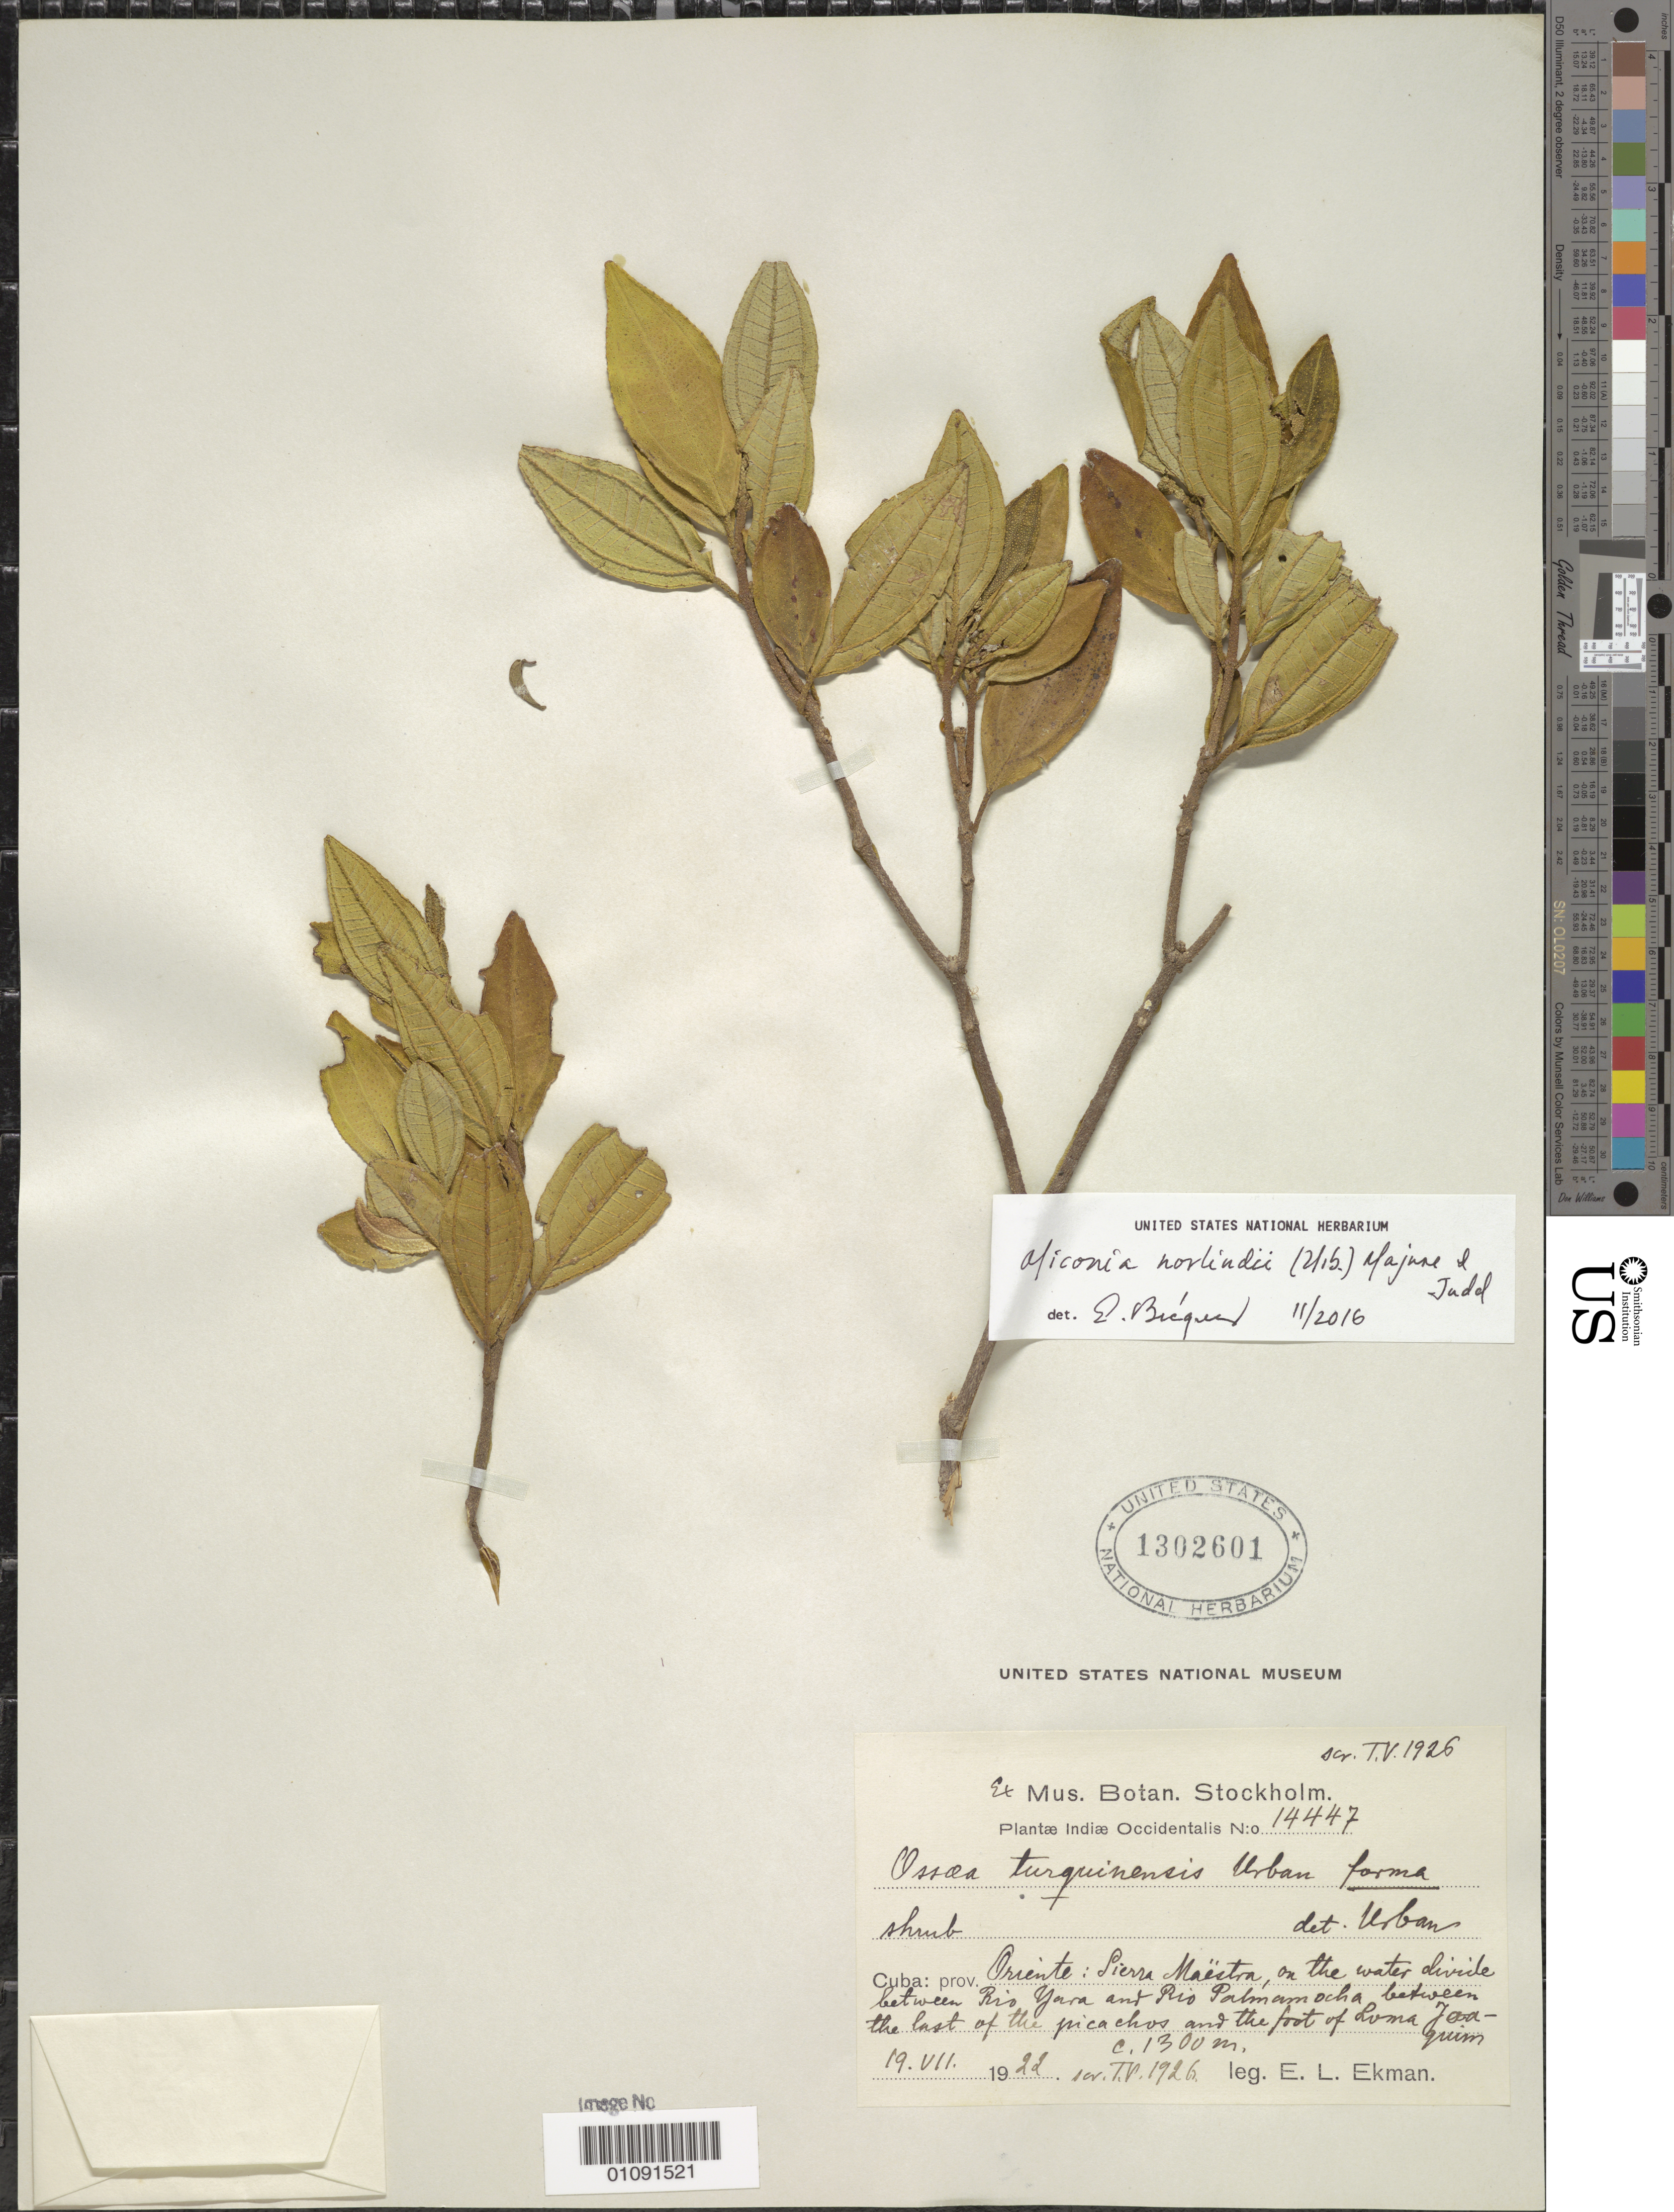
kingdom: Plantae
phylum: Tracheophyta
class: Magnoliopsida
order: Myrtales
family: Melastomataceae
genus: Miconia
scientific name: Miconia norlindii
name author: (Urb.) Majure & Judd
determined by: Bécquer Granados, E. R.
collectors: E. L. Ekman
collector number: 14447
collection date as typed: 19 Jul 1922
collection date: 1922-07-19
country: Cuba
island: Cuba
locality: Oriente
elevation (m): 1300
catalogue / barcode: US 1302601